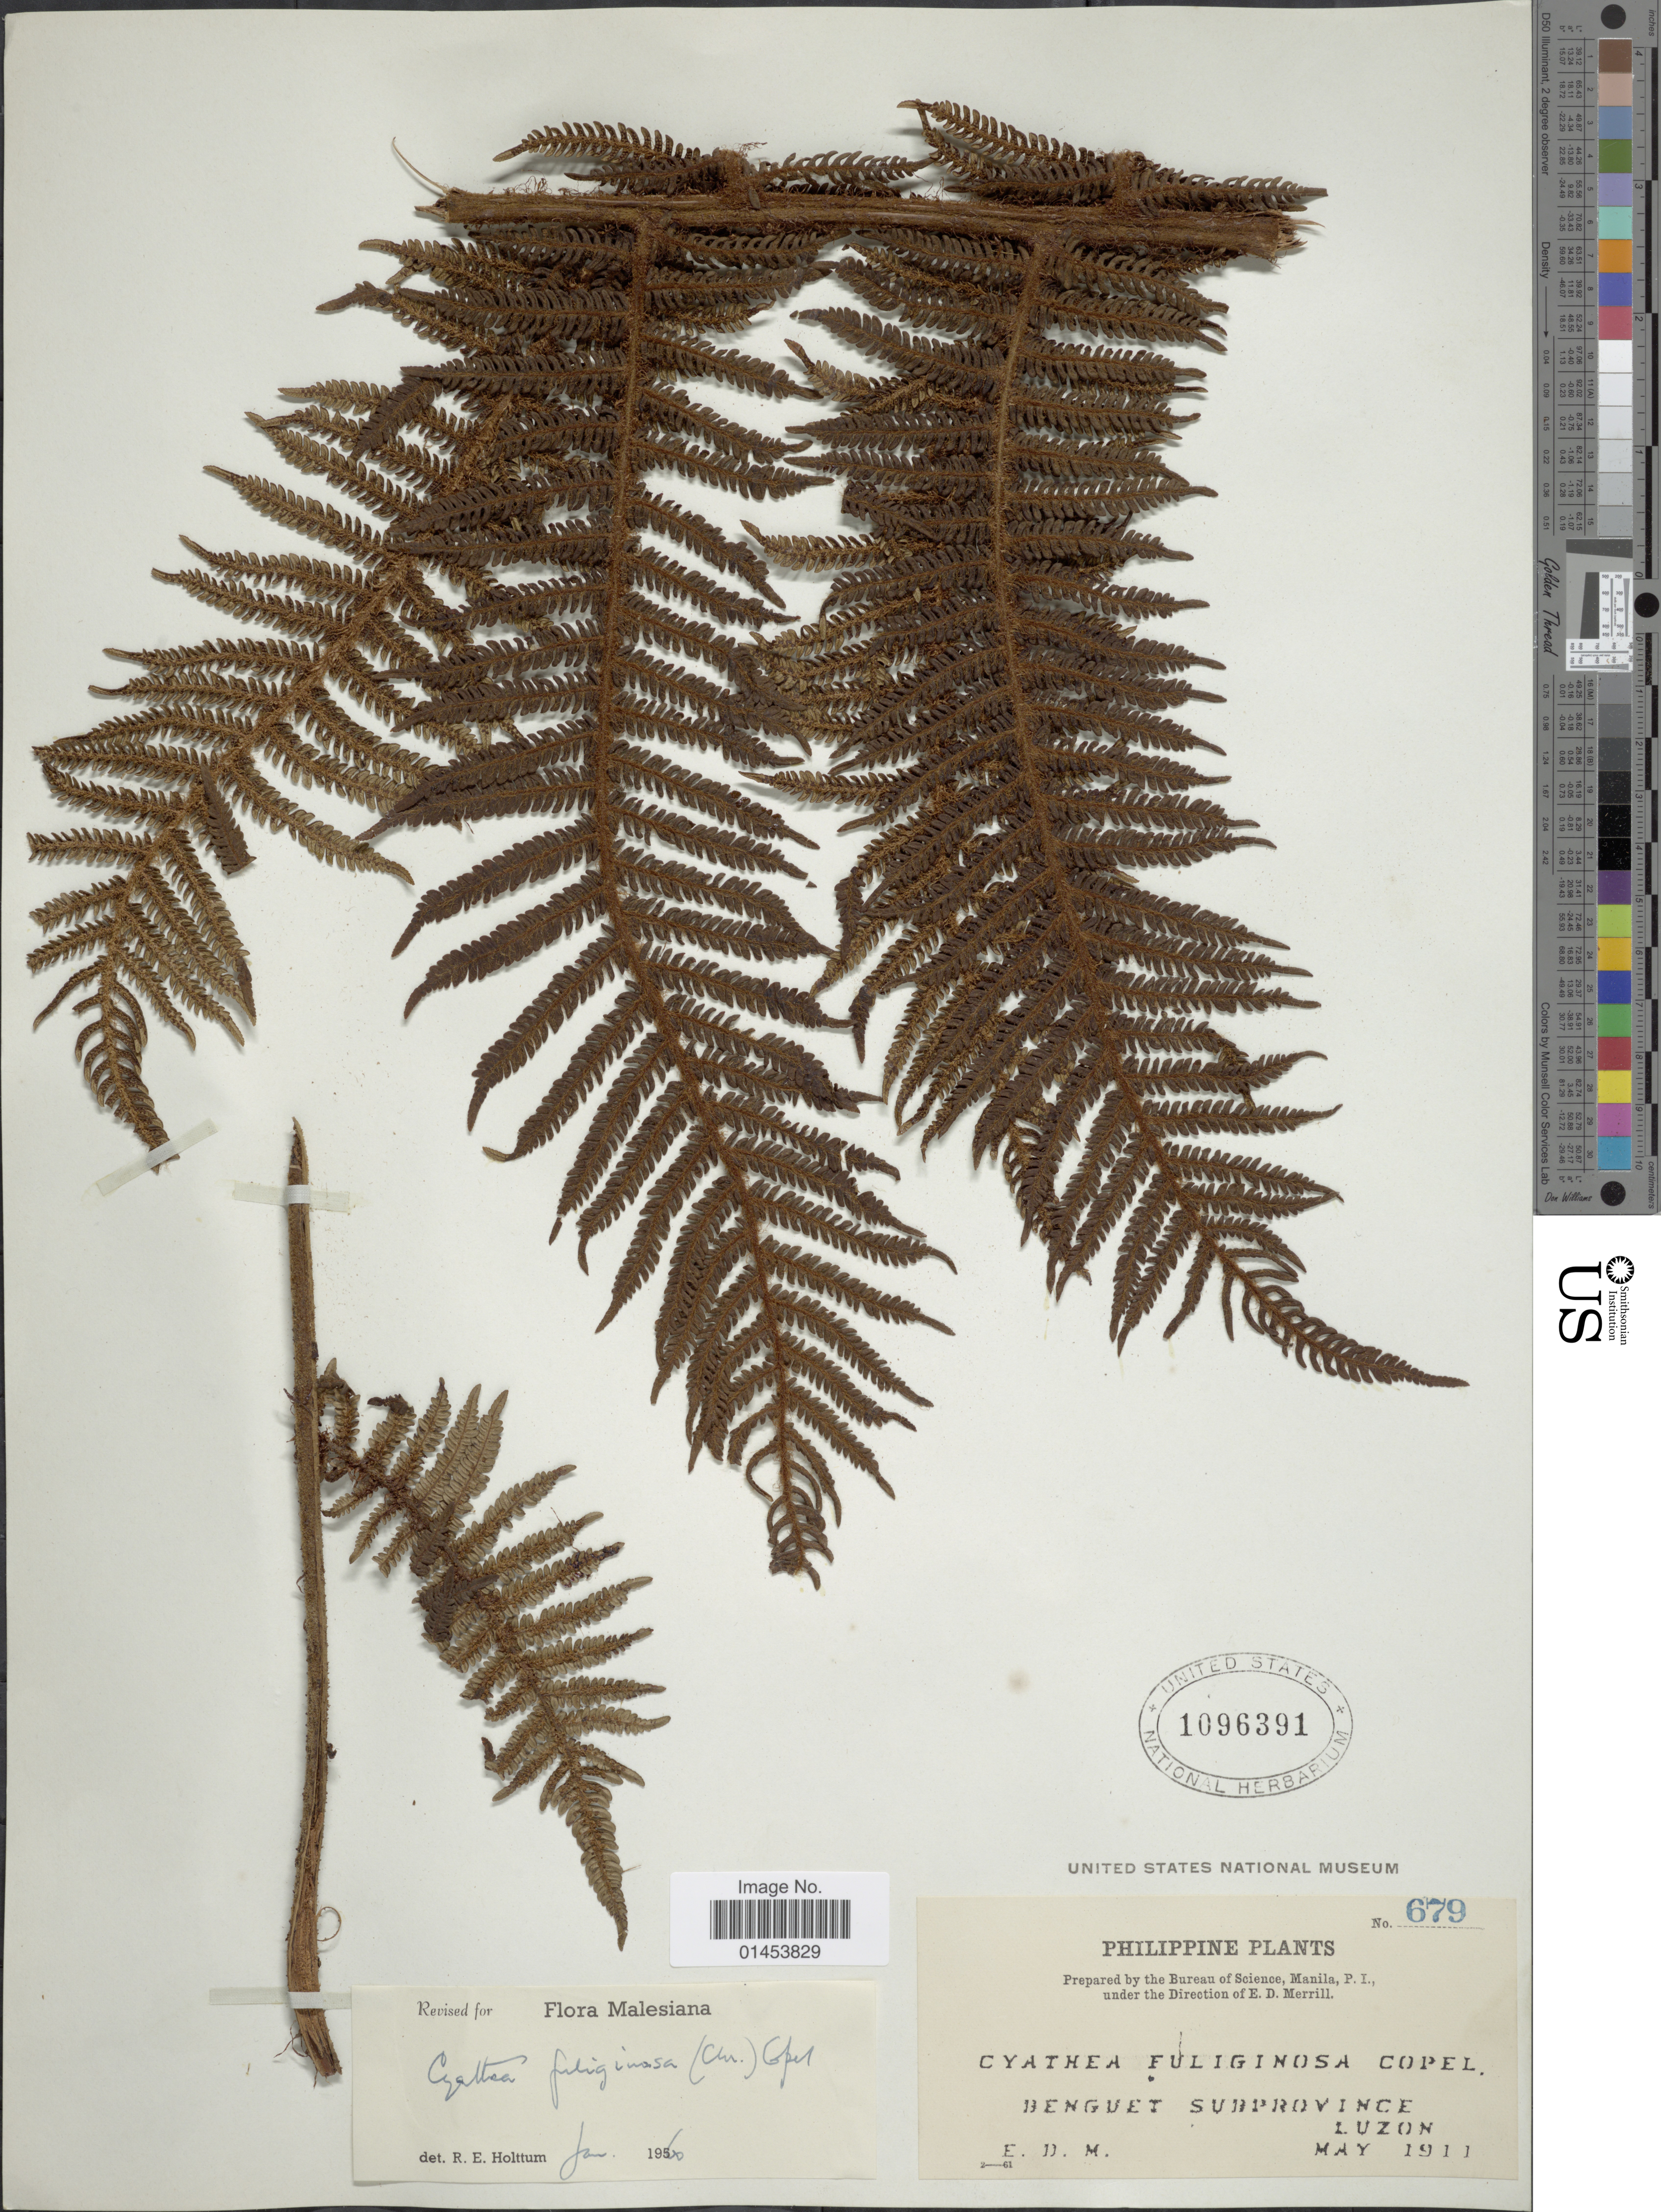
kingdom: Plantae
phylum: Tracheophyta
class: Polypodiopsida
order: Cyatheales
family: Cyatheaceae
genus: Cyathea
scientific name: Cyathea fuliginosa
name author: (Christ) Copel.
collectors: E. Merrill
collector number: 679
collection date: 1911-05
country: Philippines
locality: Benguet Subprovince, Luzon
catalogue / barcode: US 1096391